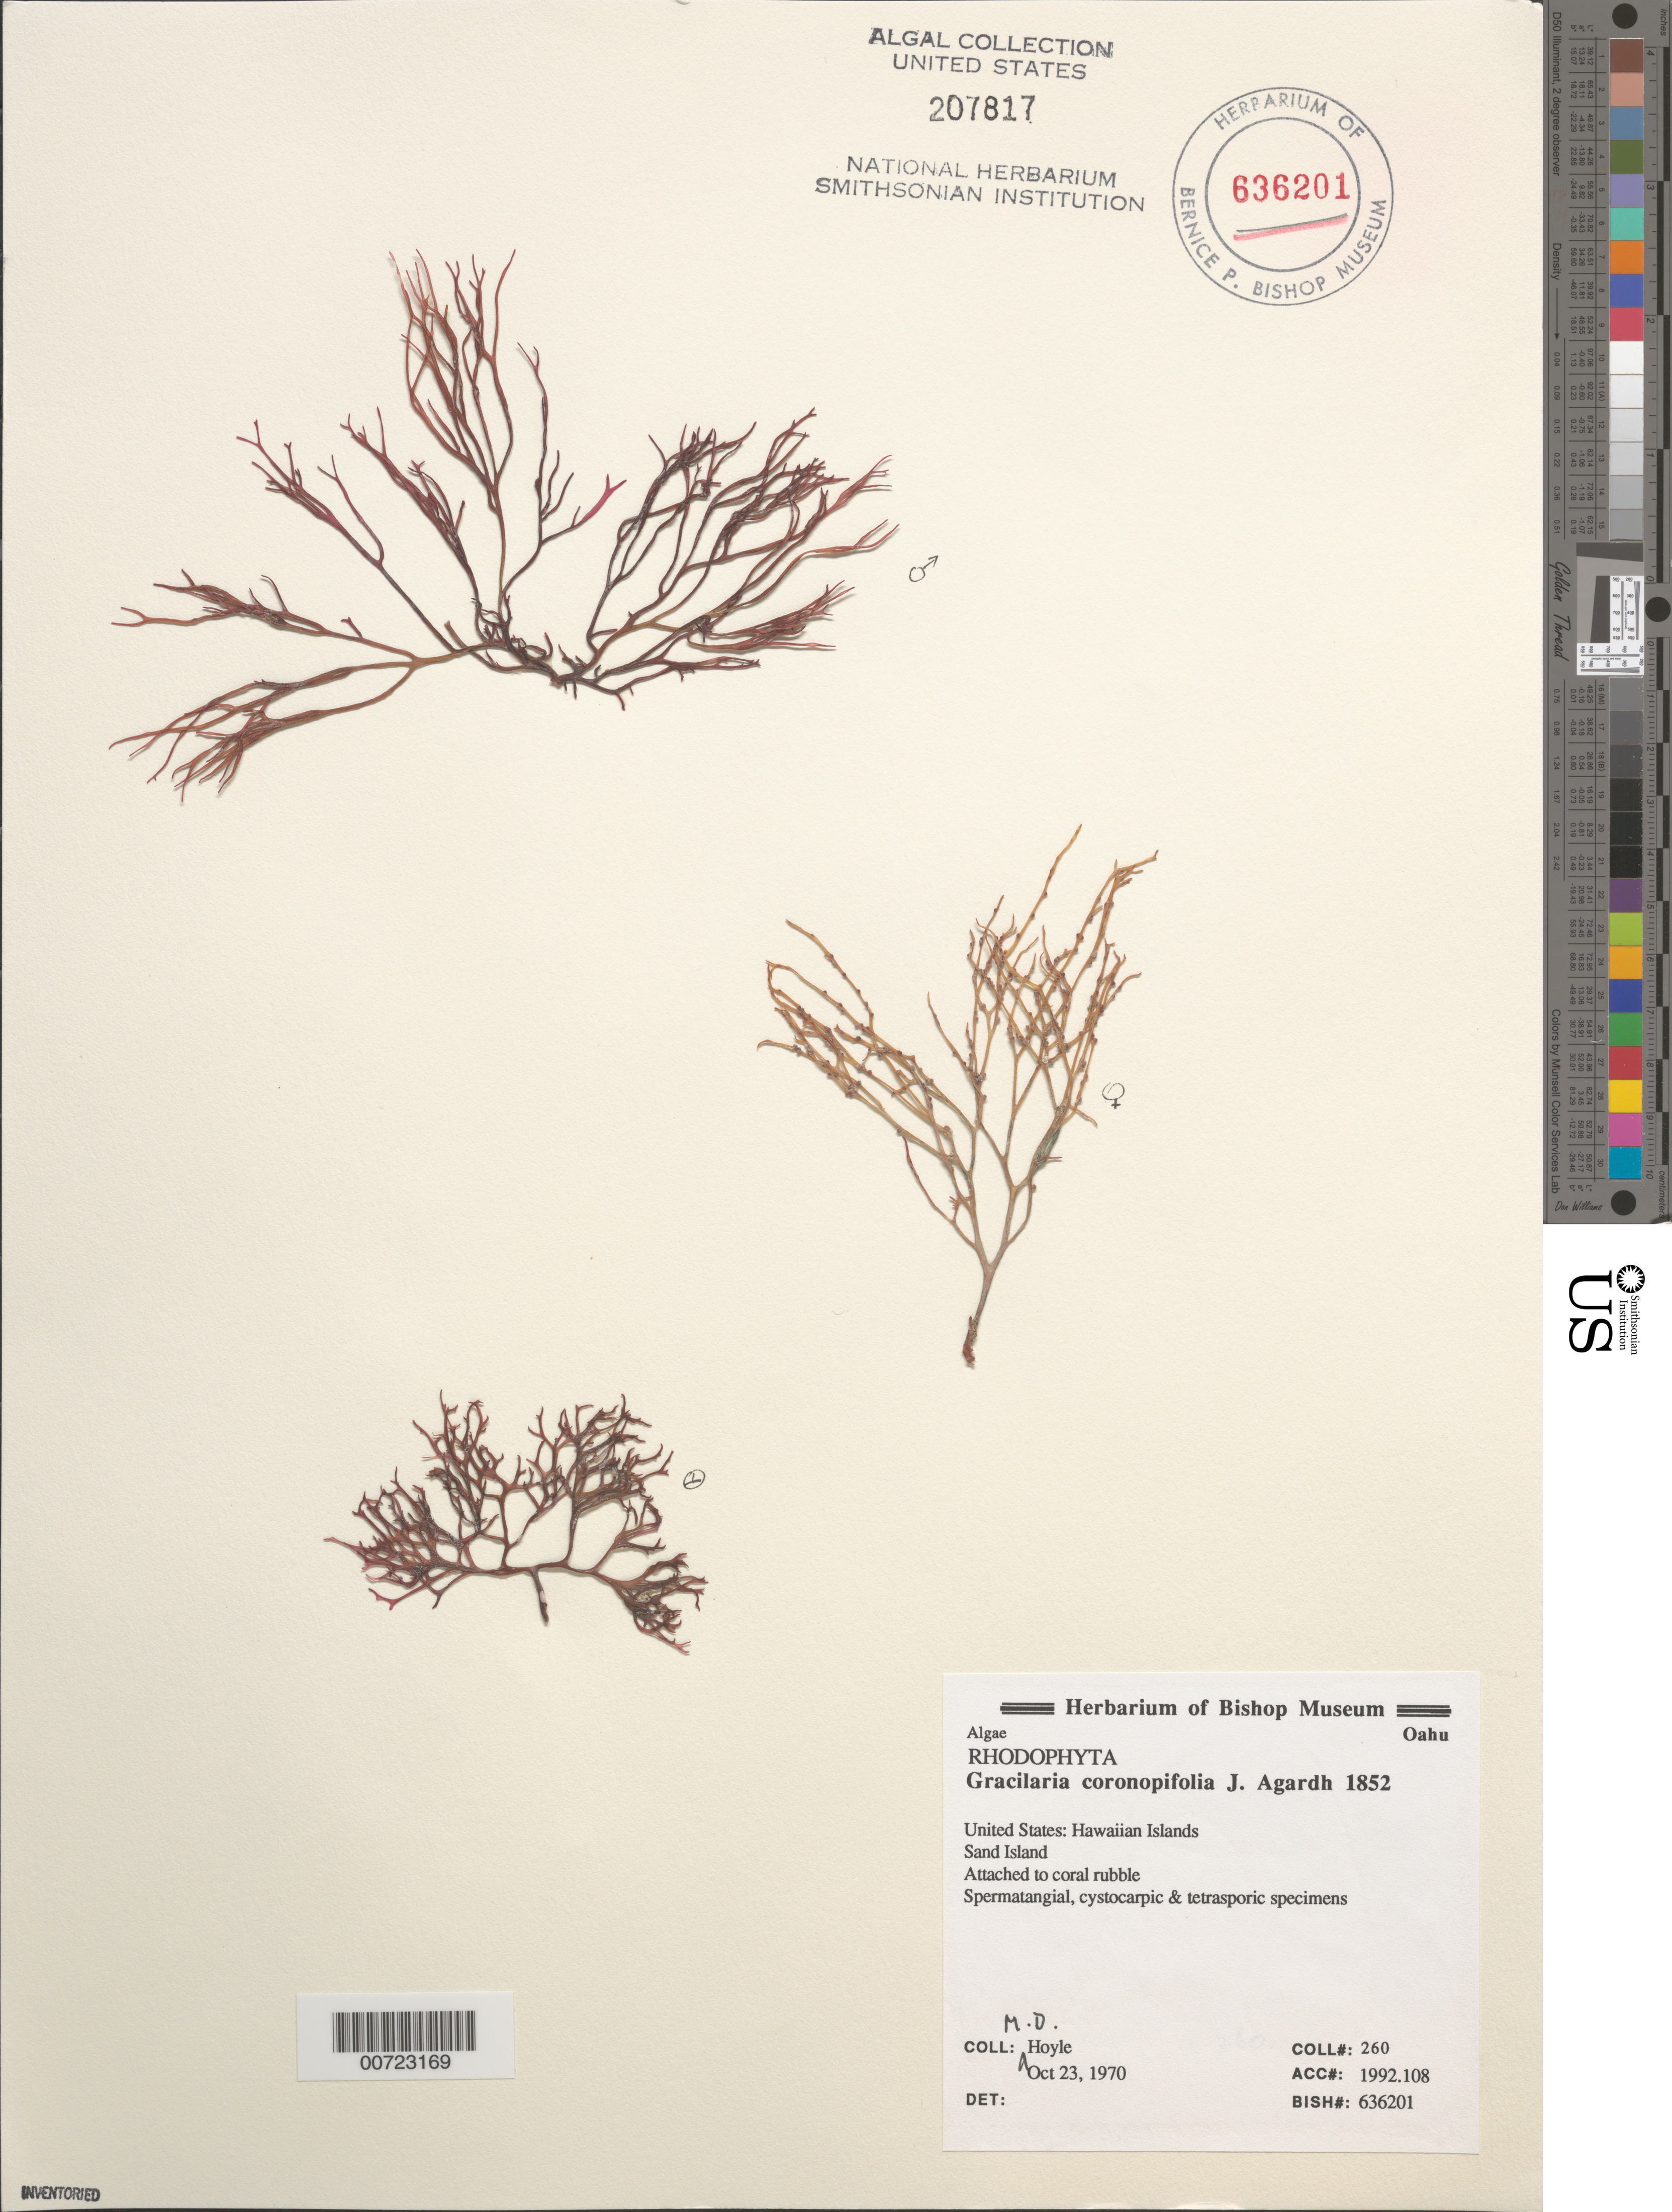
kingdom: Plantae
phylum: Rhodophyta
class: Florideophyceae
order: Gracilariales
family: Gracilariaceae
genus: Gracilaria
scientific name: Gracilaria coronopifolia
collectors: M. Hoyle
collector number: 260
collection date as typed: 23 Oct 1970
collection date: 1970-10-23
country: United States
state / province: Hawaii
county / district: Honolulu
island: Oahu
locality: Sand Island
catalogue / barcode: US 207817